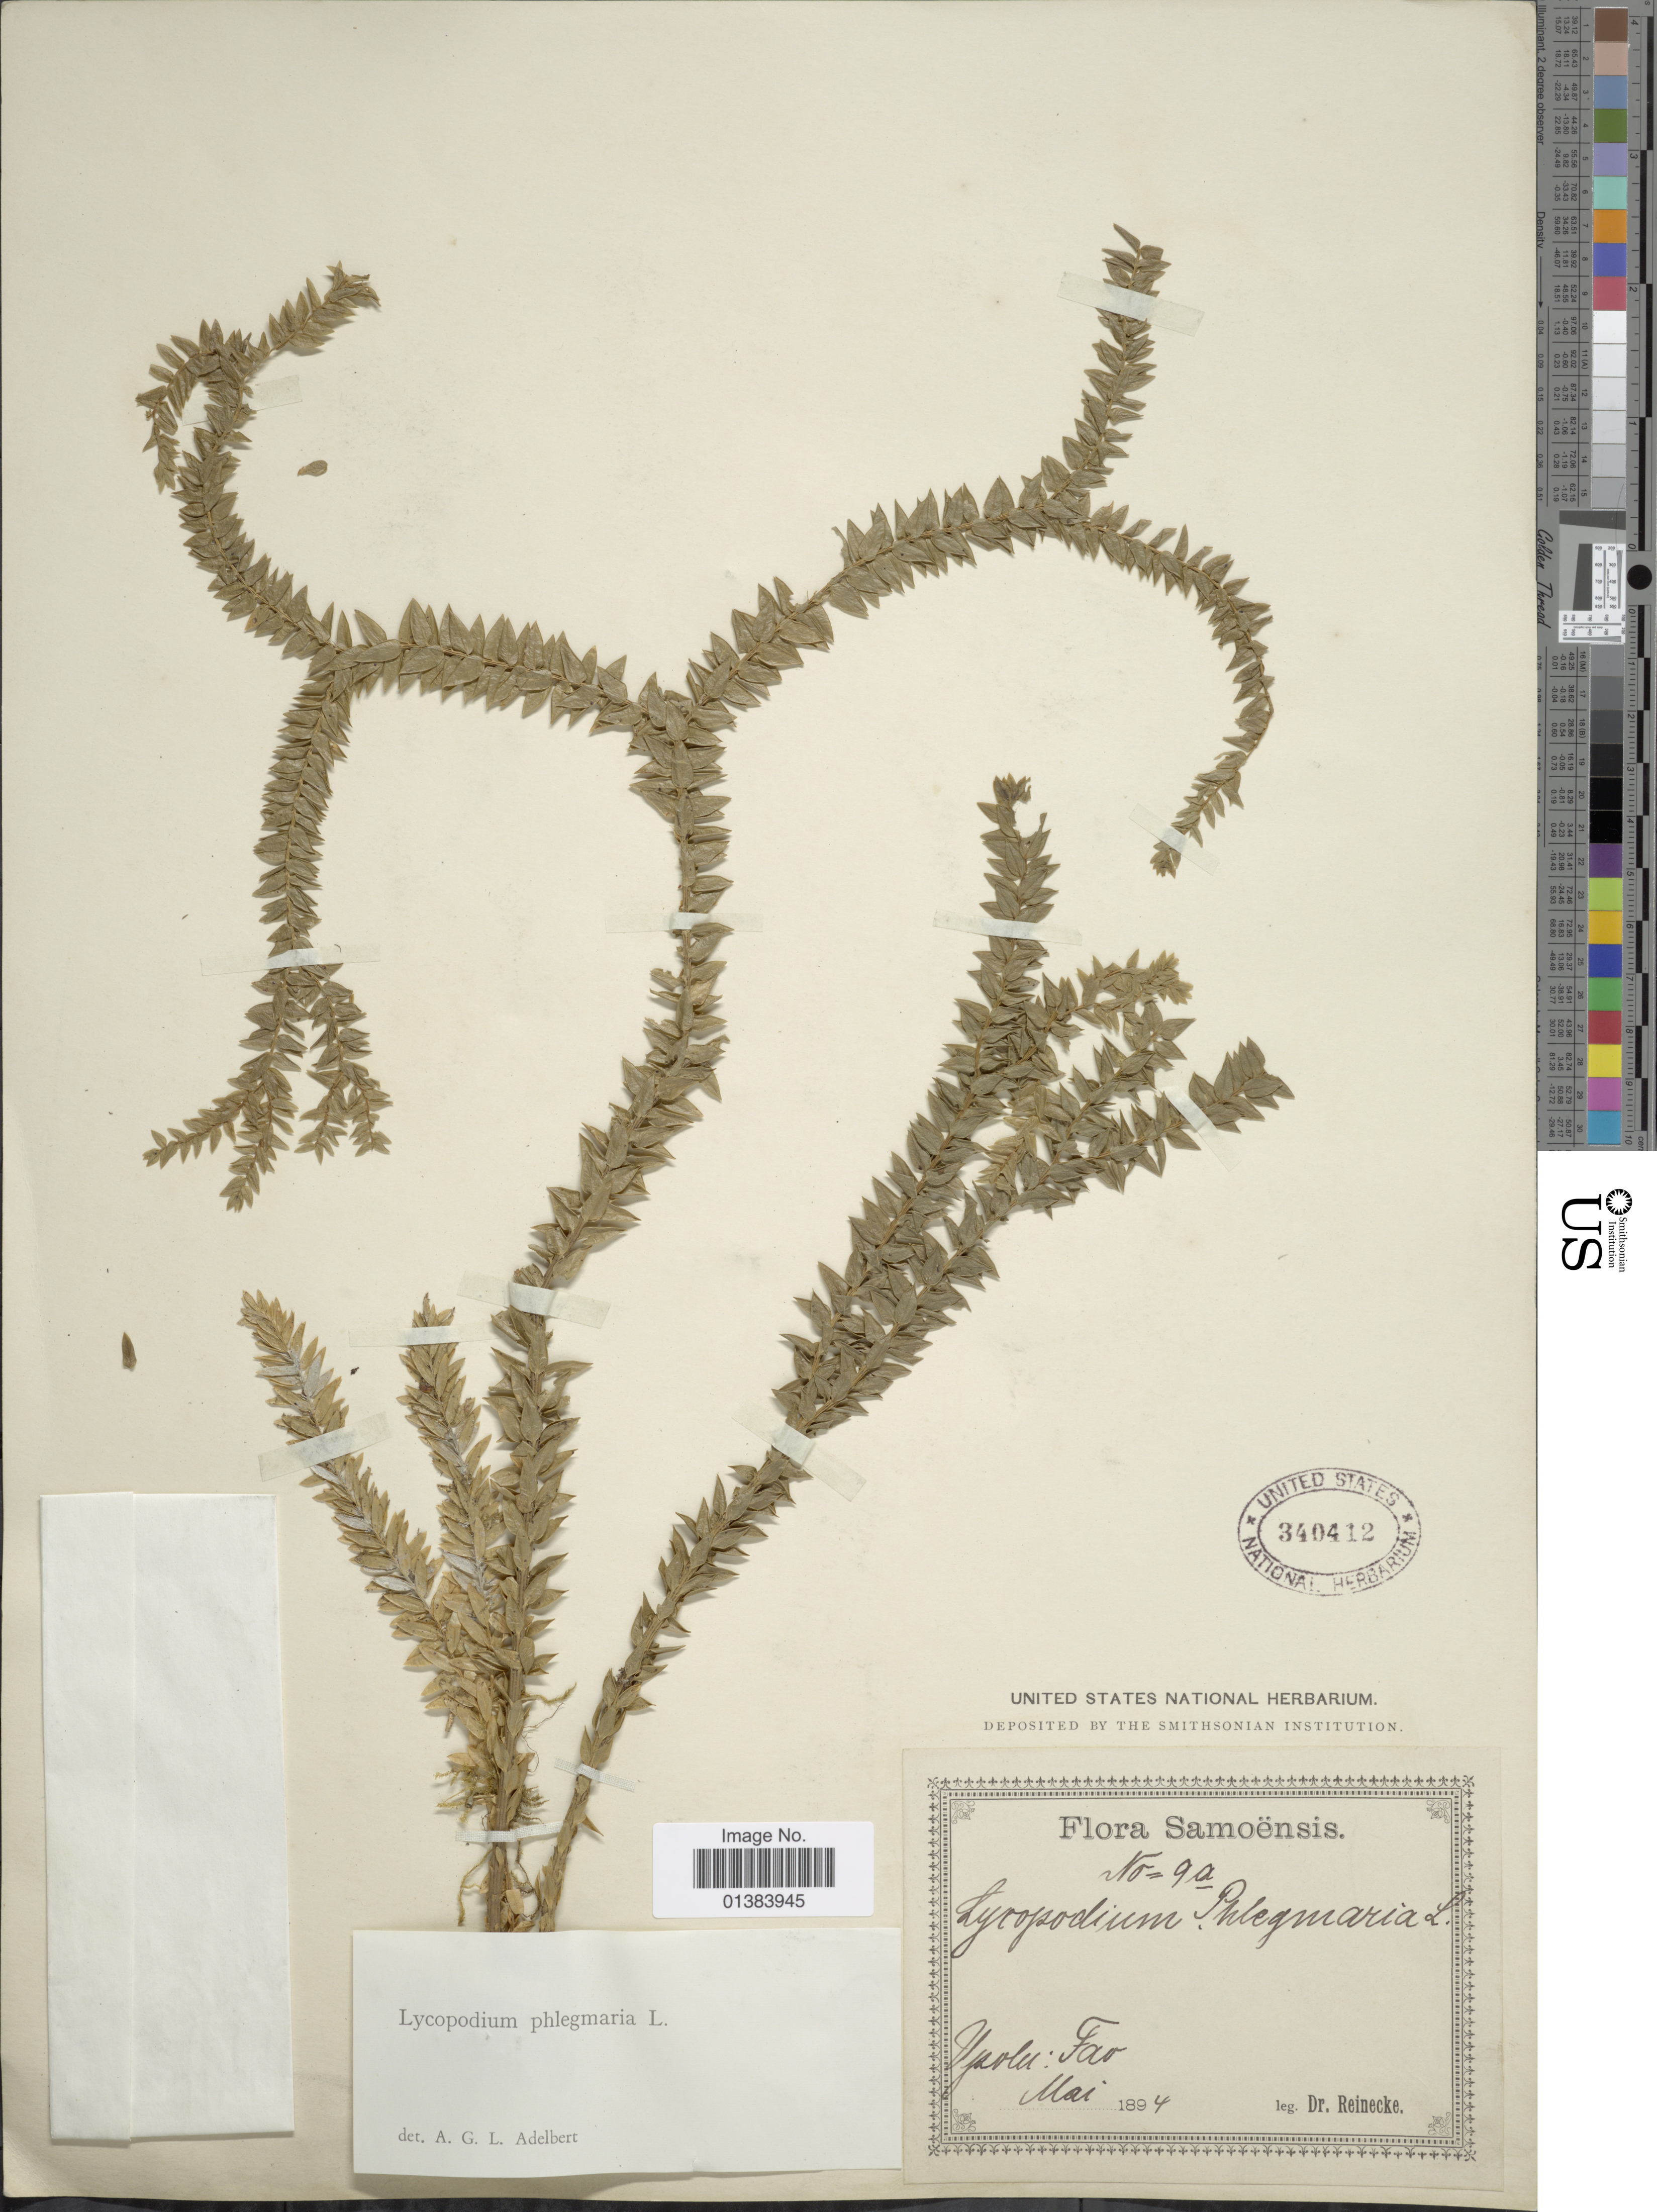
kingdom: Plantae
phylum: Tracheophyta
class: Lycopodiopsida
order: Lycopodiales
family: Lycopodiaceae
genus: Phlegmariurus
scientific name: Phlegmariurus australis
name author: (Willd.) A. R. Field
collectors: -- Reinecke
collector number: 9a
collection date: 1894-05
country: Samoa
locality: Upolu: Fao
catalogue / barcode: US 340412